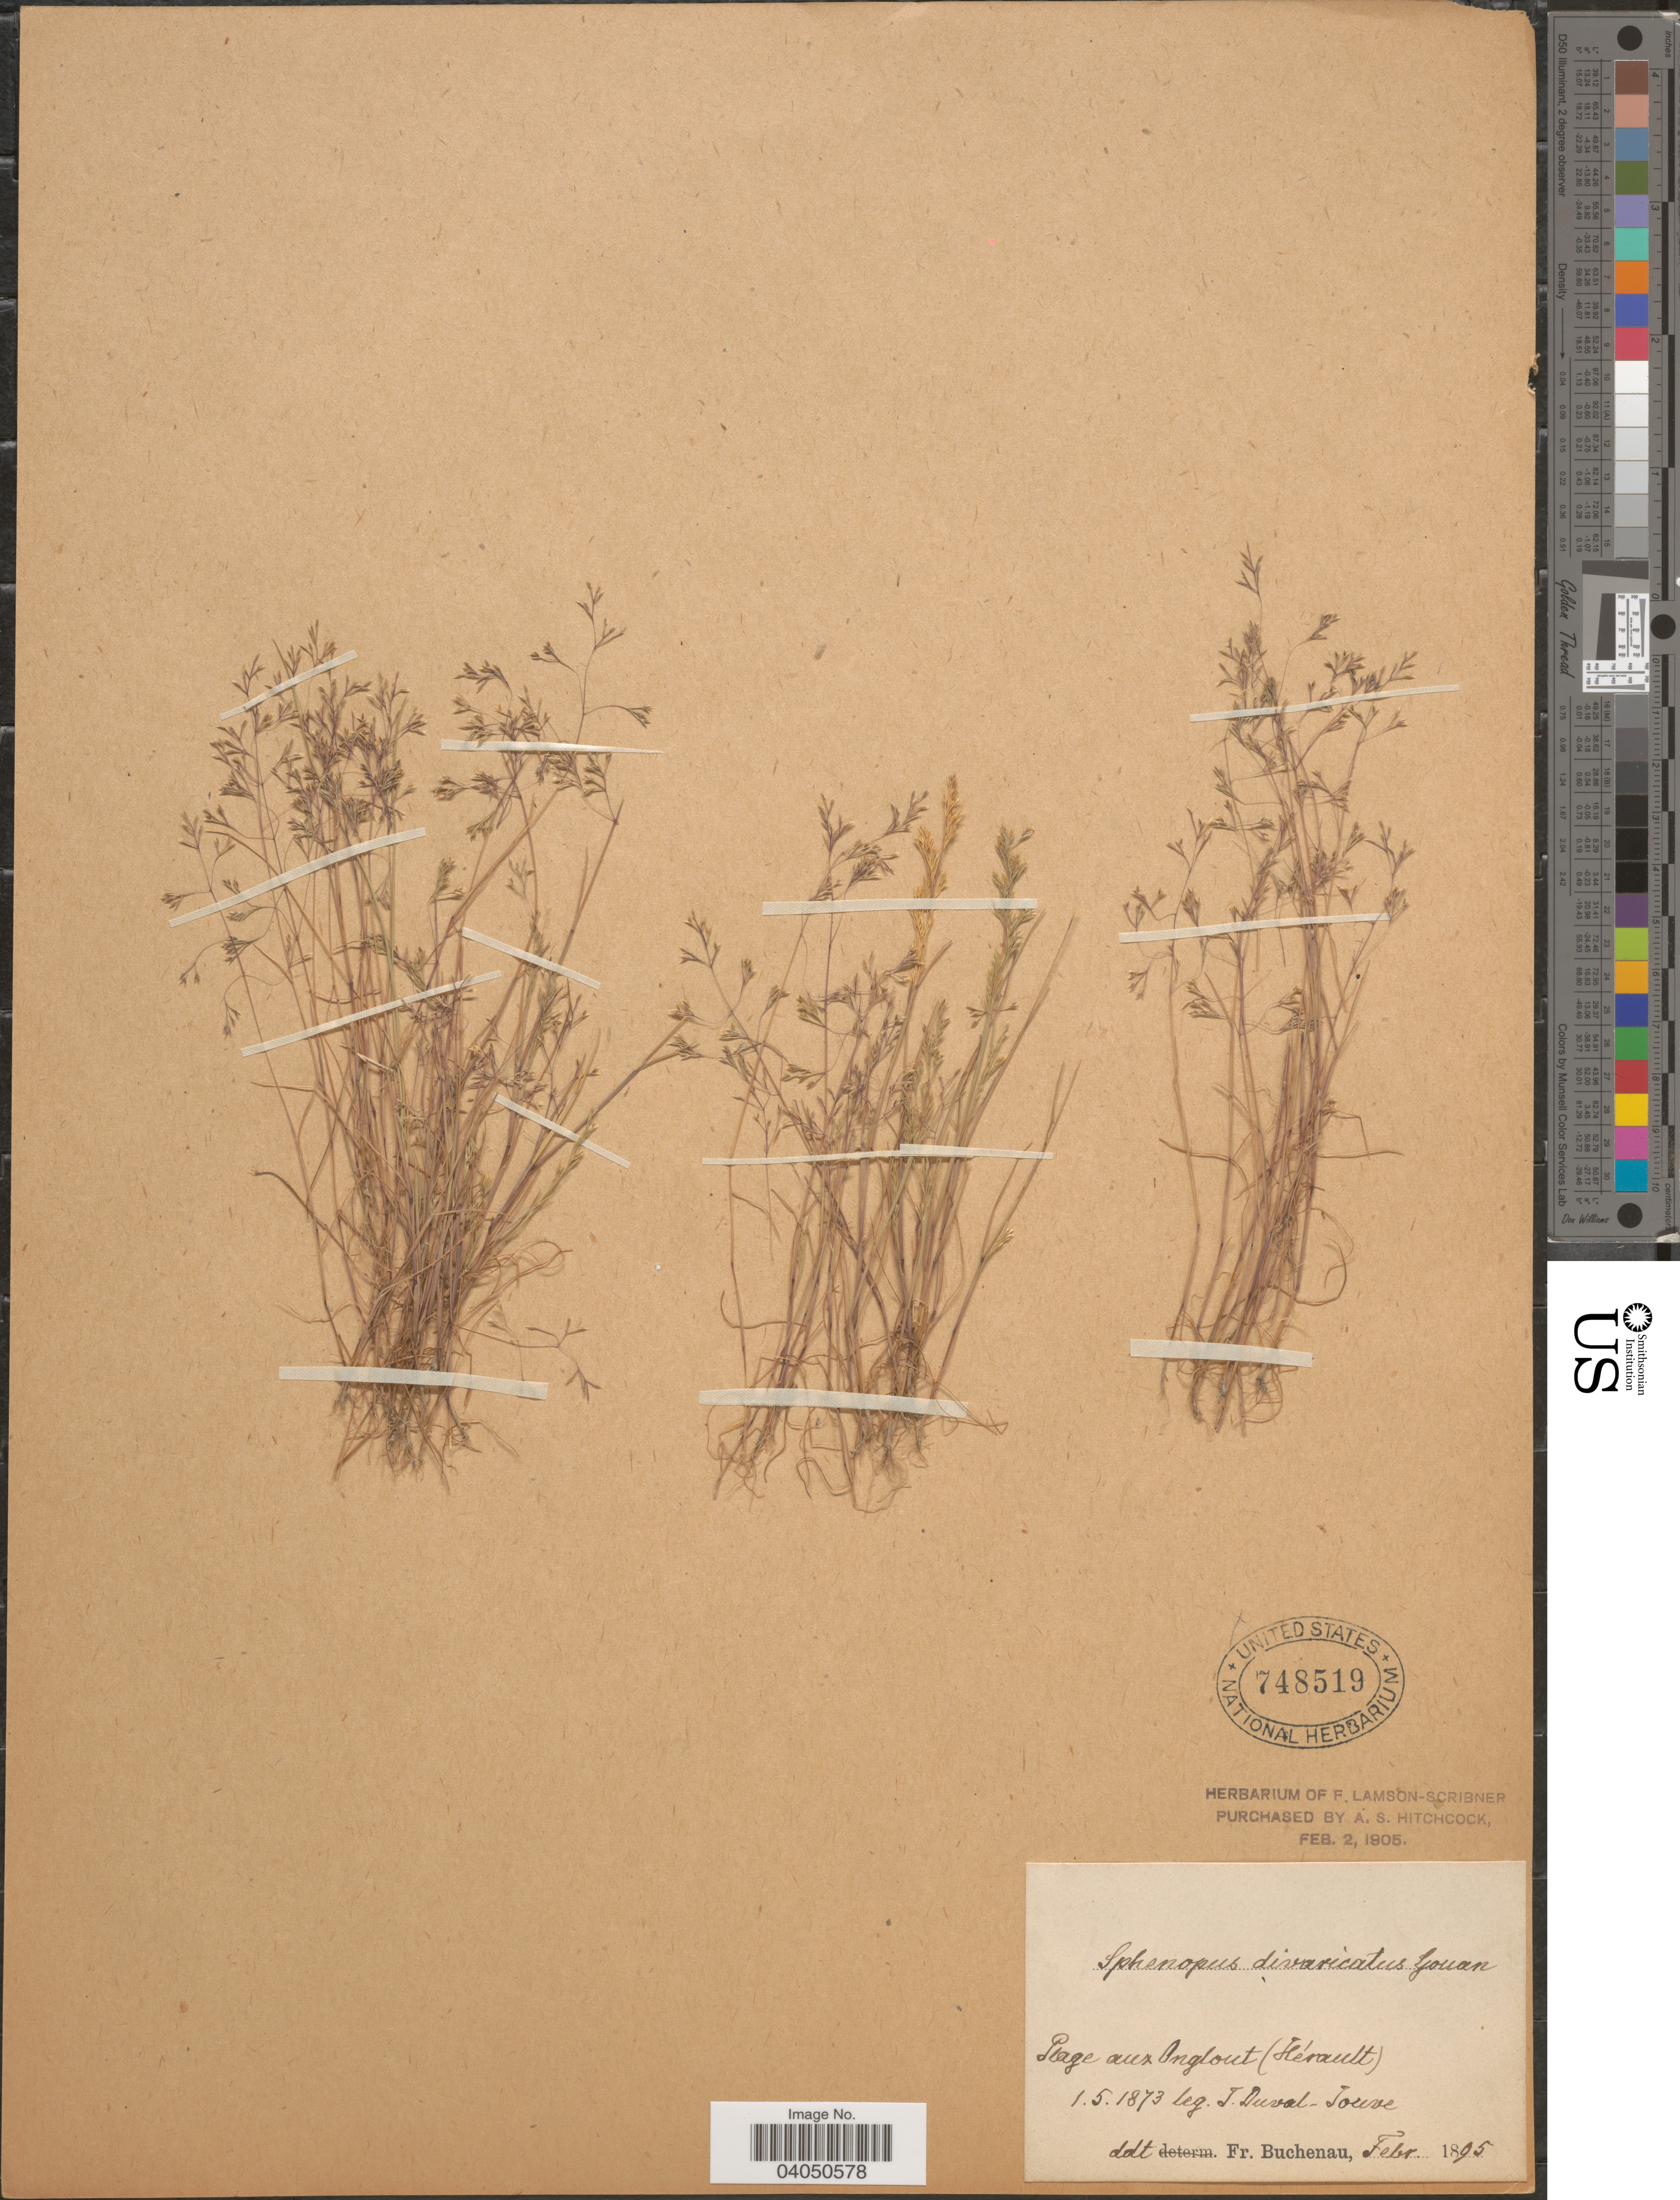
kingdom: Plantae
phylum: Tracheophyta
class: Liliopsida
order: Poales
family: Poaceae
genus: Sphenopus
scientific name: Sphenopus divaricatus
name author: (Gouan) Rchb.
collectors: J. Duval-Jouve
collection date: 1873-05-01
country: France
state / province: Occitanie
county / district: Hérault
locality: Plage aux Onglout (Hérault).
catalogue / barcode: US 748519